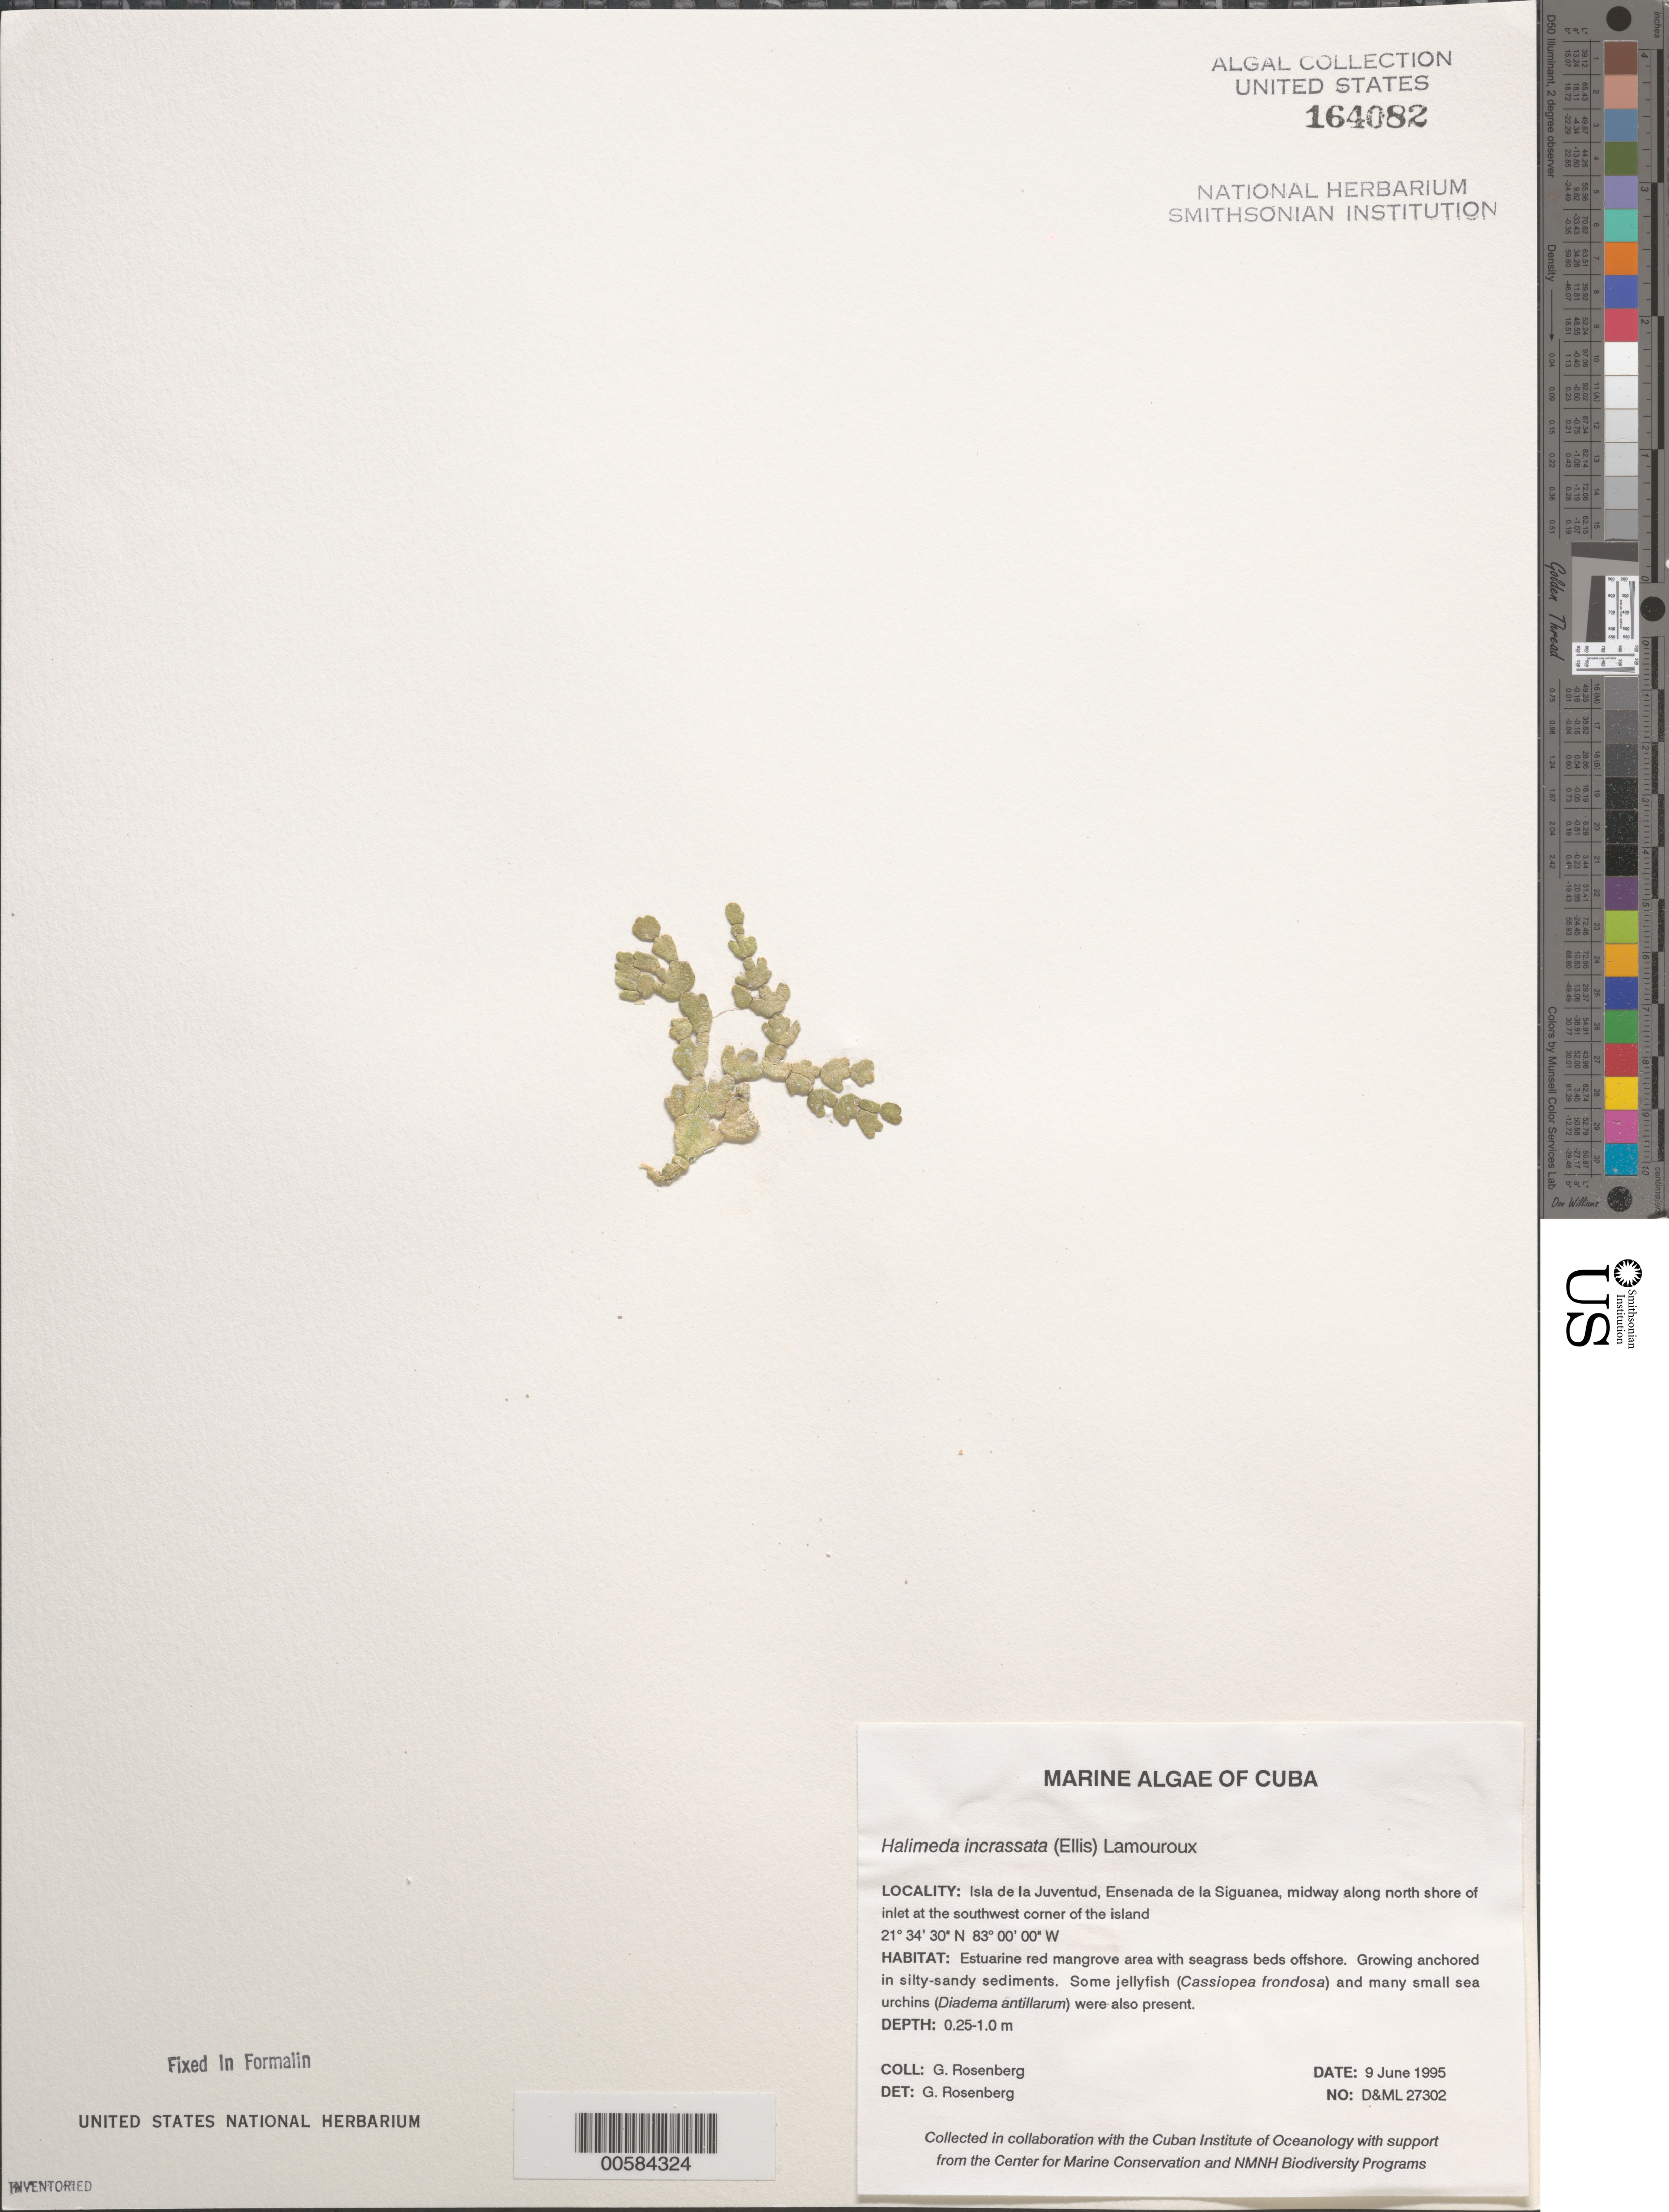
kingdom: Plantae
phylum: Chlorophyta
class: Ulvophyceae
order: Bryopsidales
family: Halimedaceae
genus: Halimeda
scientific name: Halimeda incrassata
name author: (J. Ellis) J.V.Lamouroux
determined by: Rosenberg, G.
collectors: G. Rosenberg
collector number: D&ML 27302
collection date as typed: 09 Jun 1995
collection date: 1995-06-09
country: Cuba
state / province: Isla de La Juventud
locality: Isla de la juventud, ensenada de la siguanea,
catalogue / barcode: US 164082